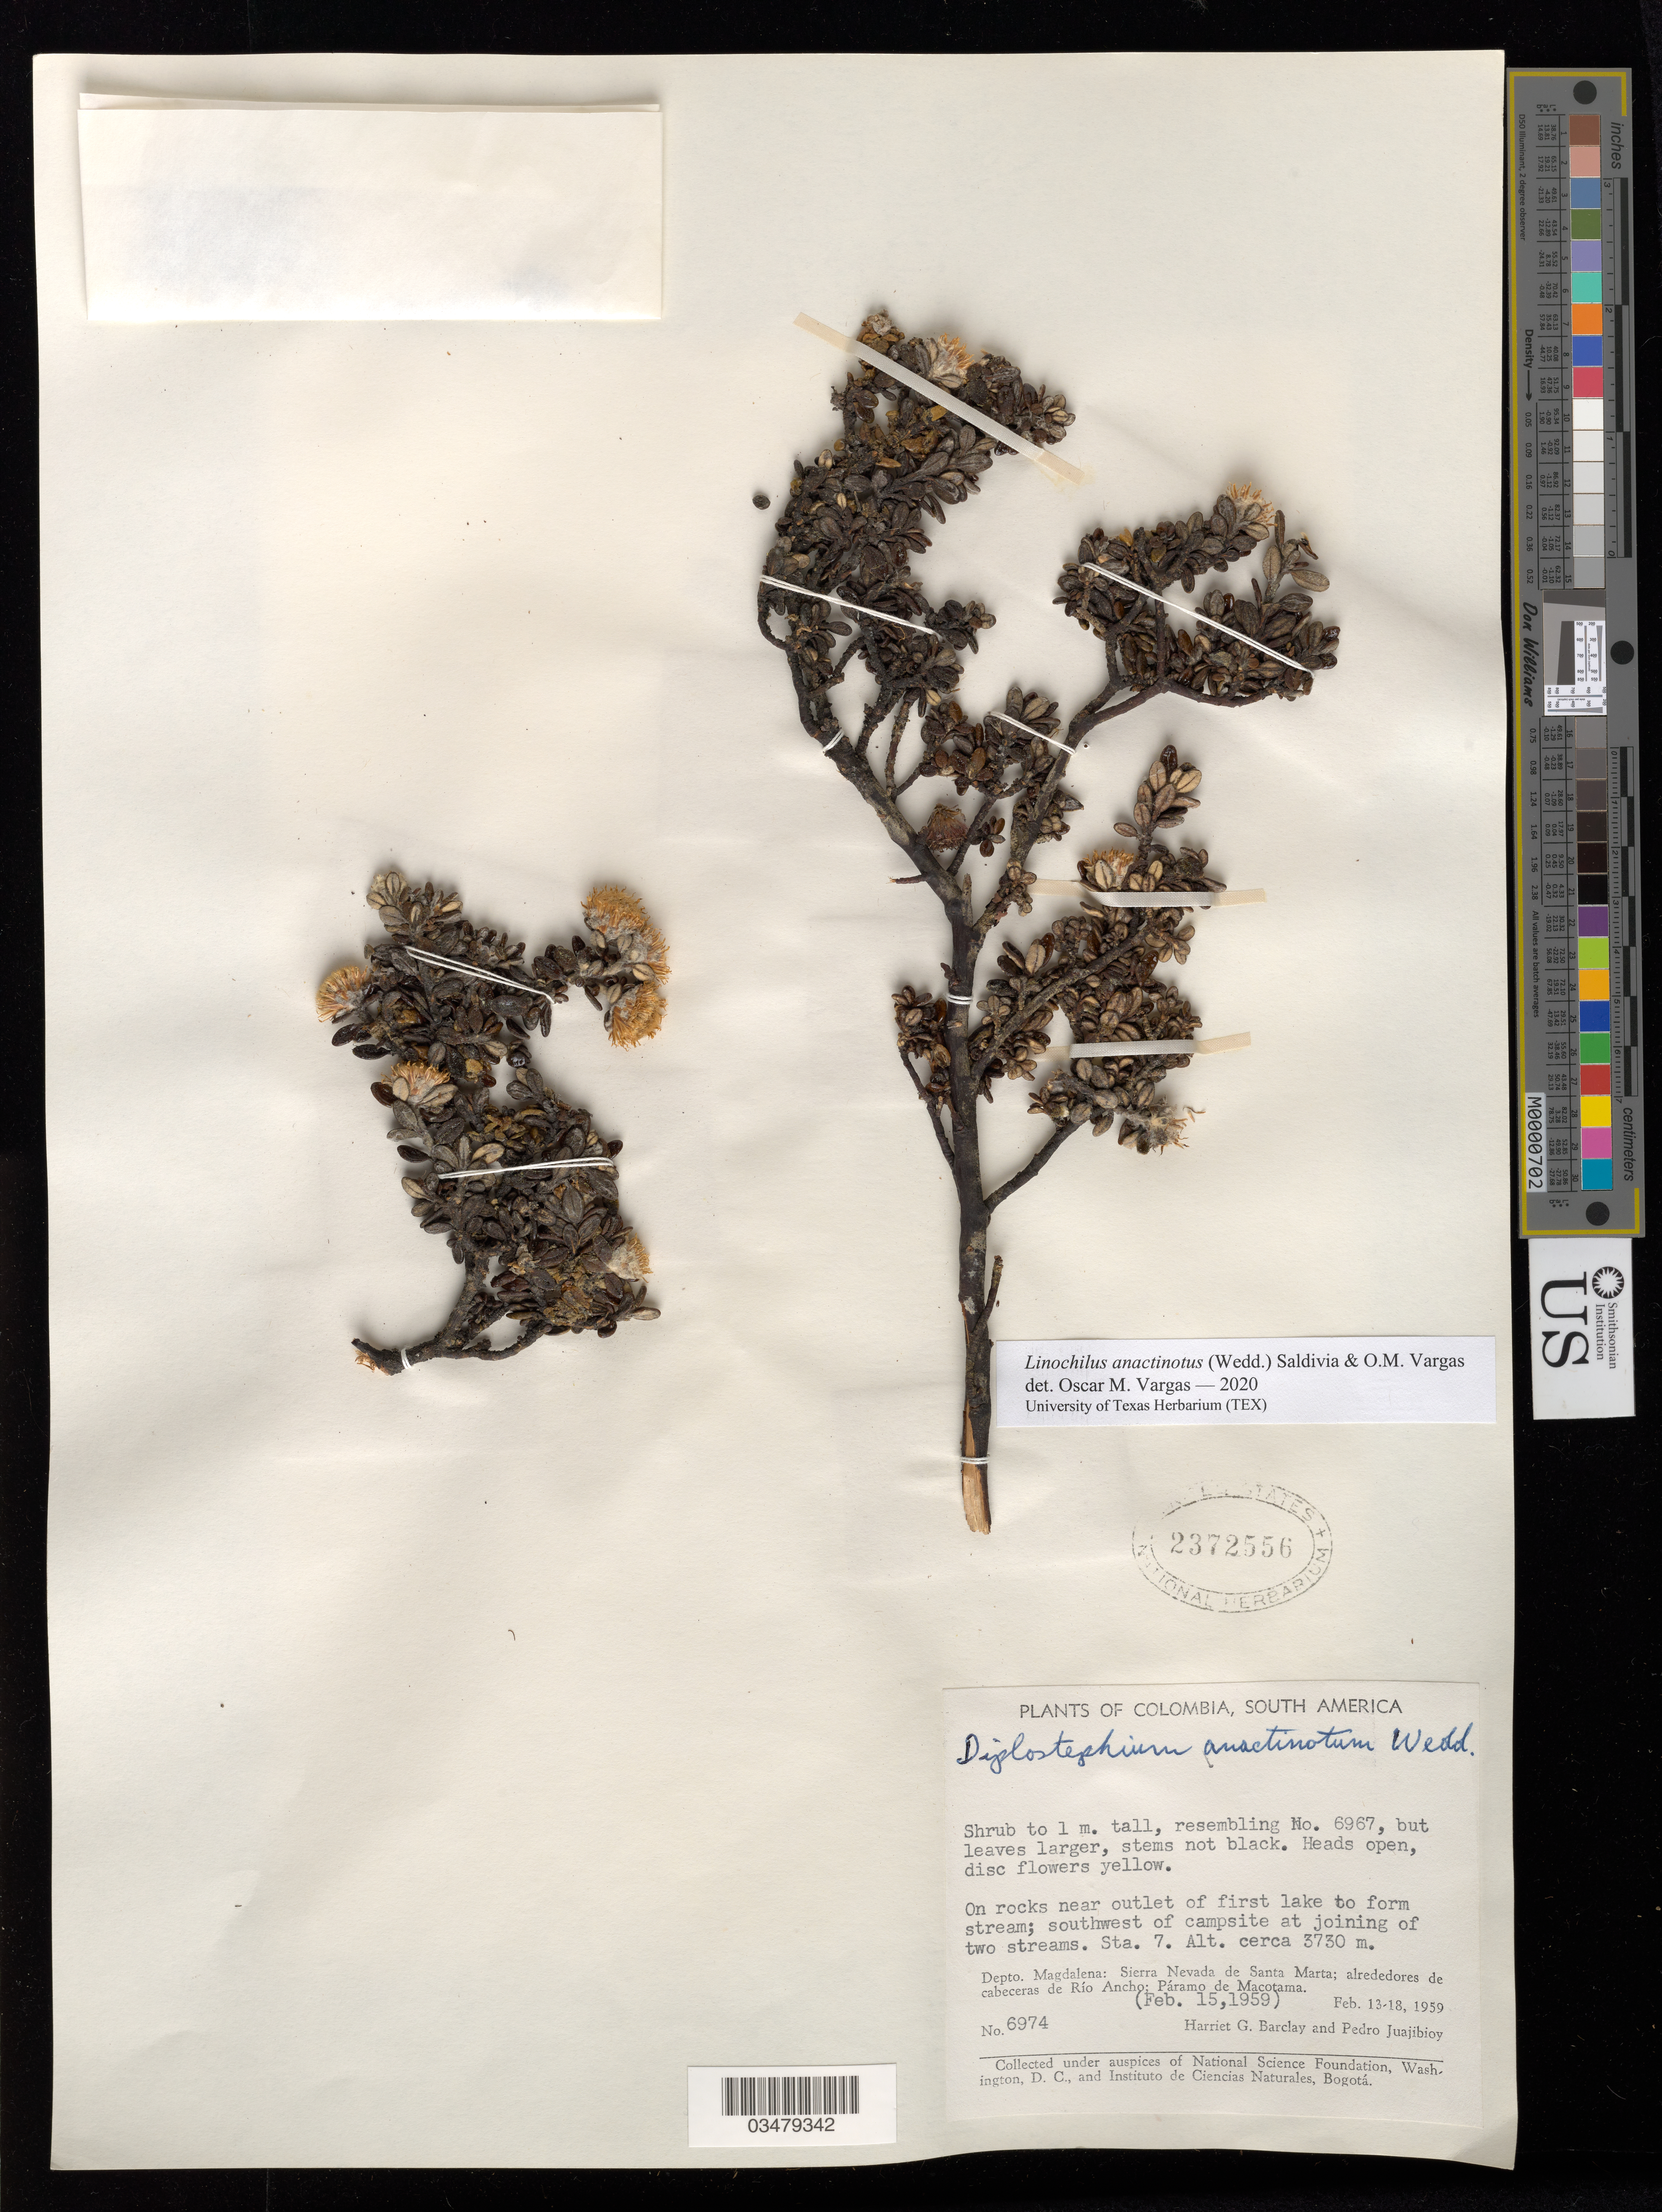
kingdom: Plantae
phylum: Tracheophyta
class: Magnoliopsida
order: Asterales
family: Asteraceae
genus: Linochilus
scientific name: Linochilus anactinotus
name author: (Wedd.) Saldivia & O.M. Vargas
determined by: Vargas, Oscar M.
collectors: H. G. Barclay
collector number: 6974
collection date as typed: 15-Feb-59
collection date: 1959-02-15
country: Colombia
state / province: Magdalena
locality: Sierra Nevada de Santa Marta, alrededores de cabeceras de Rio Ancho, Paramo de Macotama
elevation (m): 3730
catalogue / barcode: US 2372556